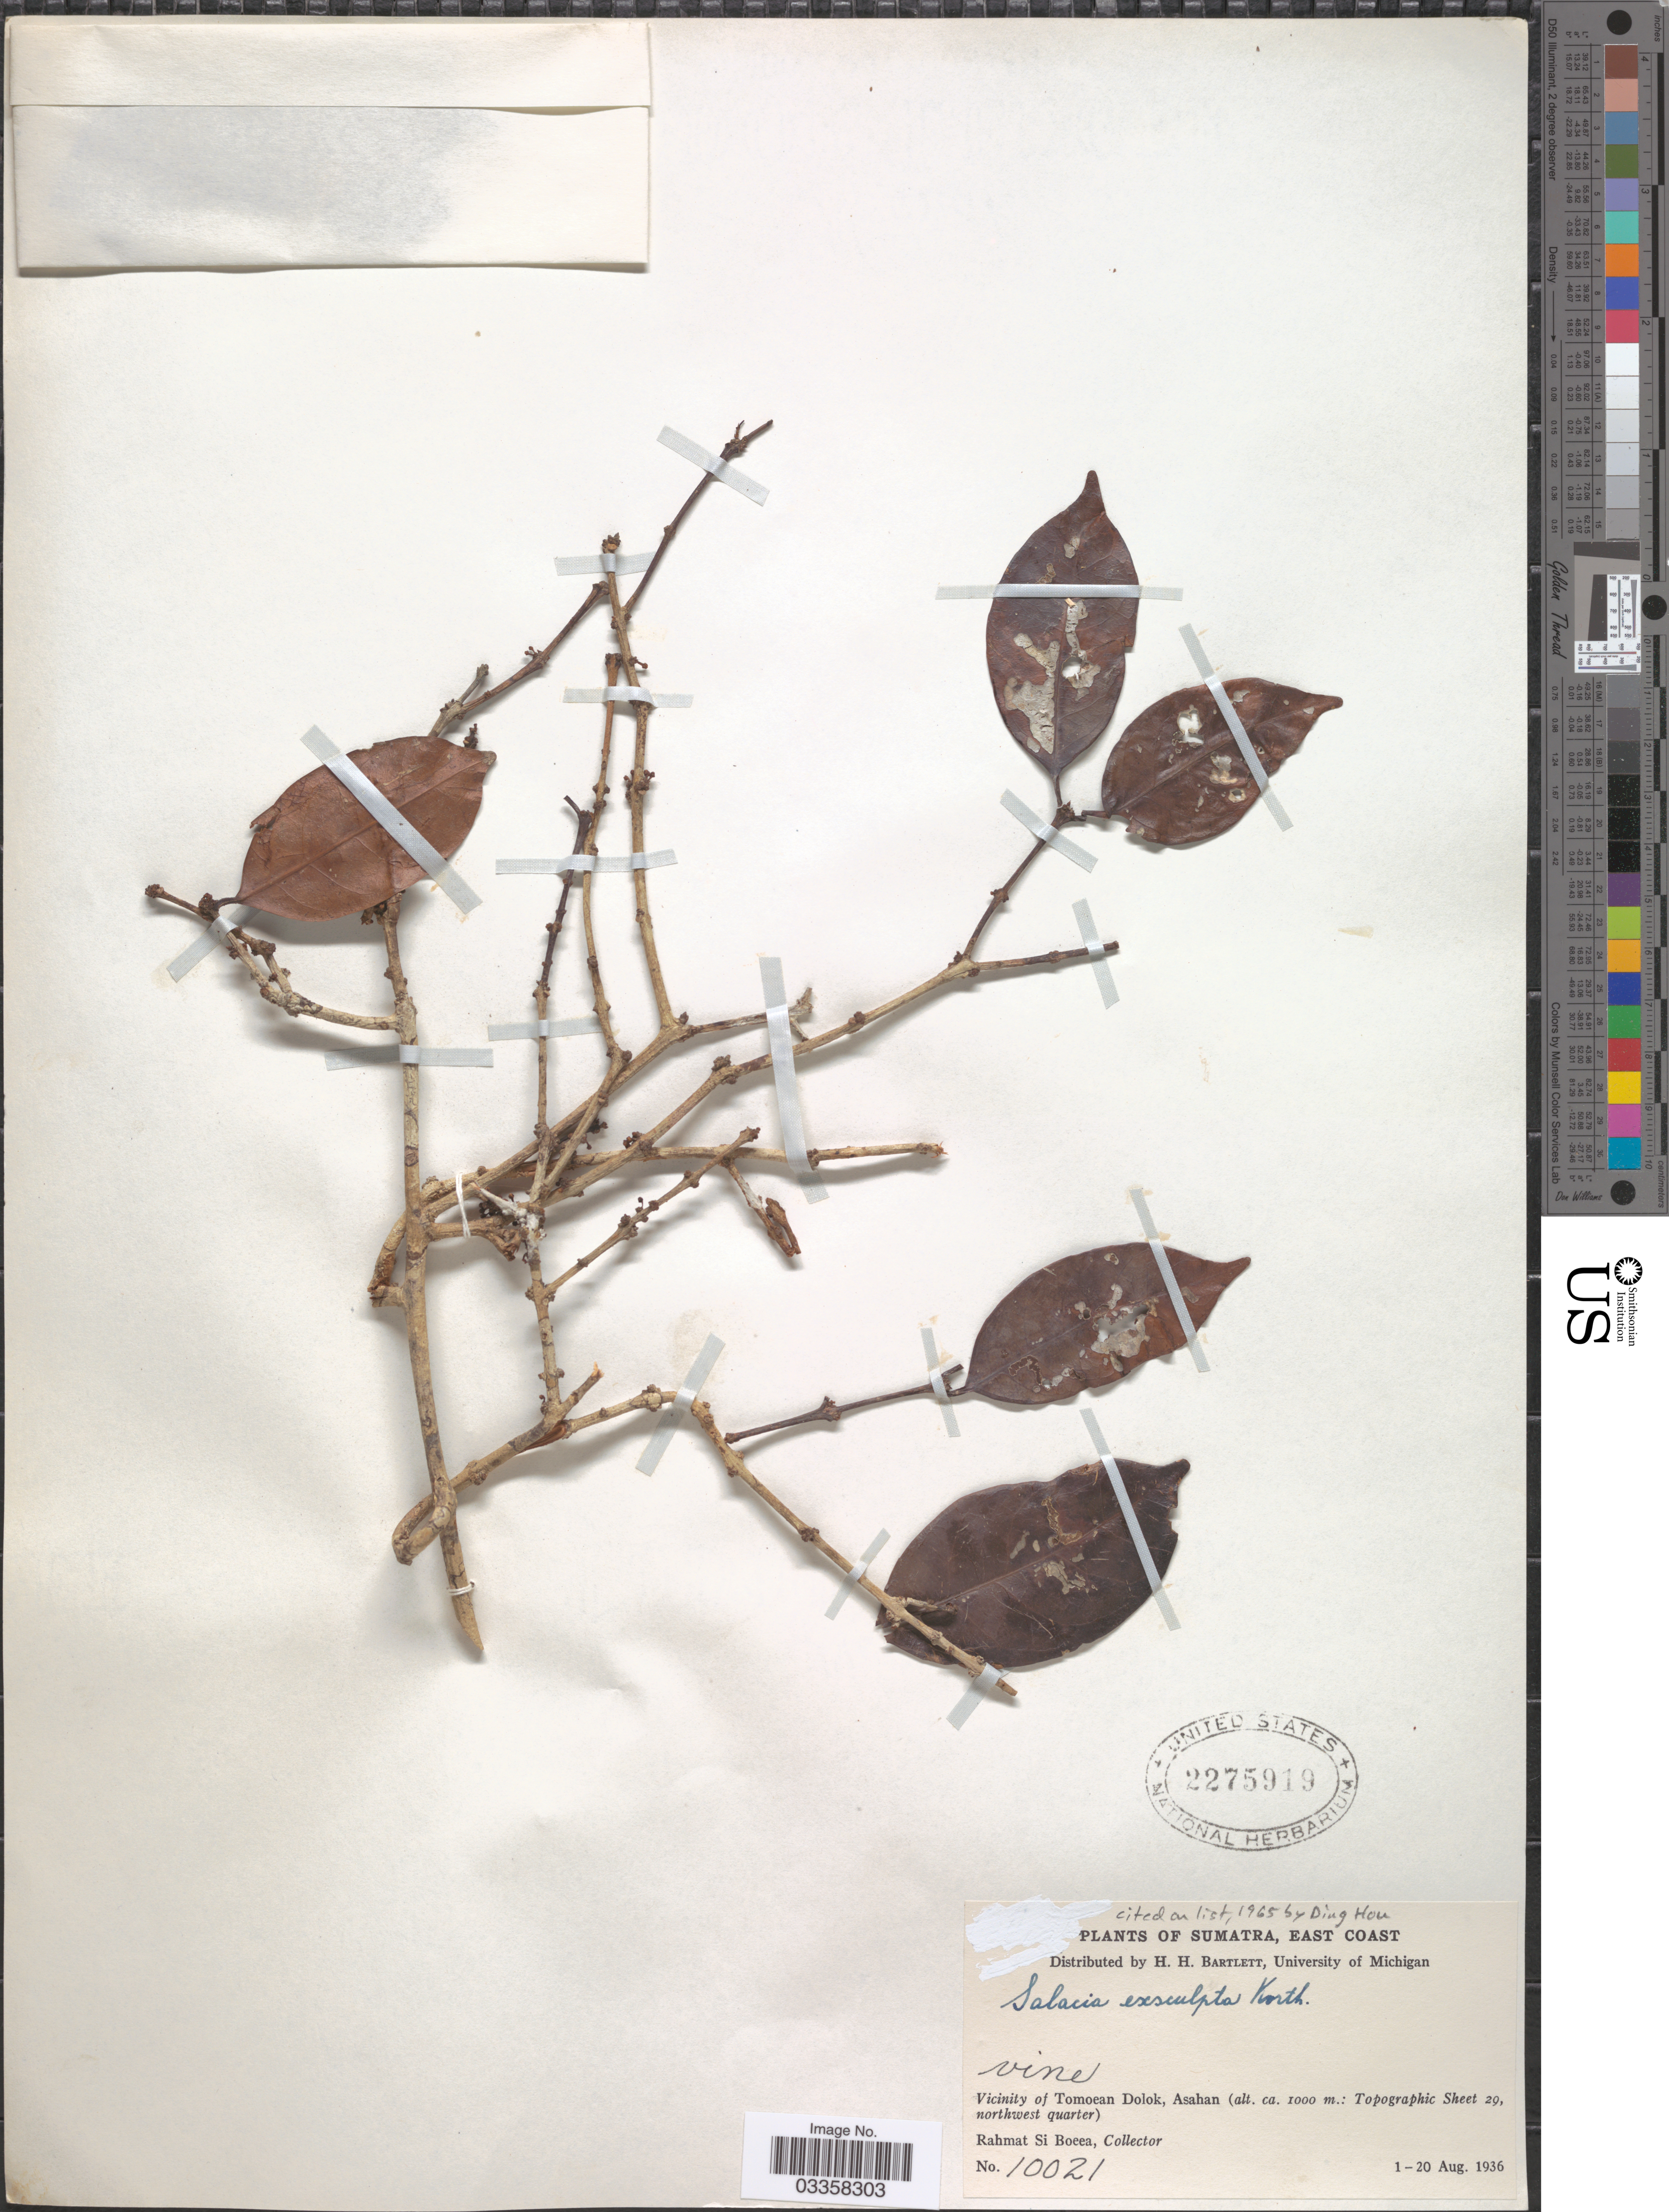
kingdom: Plantae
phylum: Tracheophyta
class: Magnoliopsida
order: Celastrales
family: Celastraceae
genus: Salacia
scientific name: Salacia exsculpta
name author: Korth.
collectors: Rahmat Si Boeea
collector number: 10021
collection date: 1936-08-01/1936-08-20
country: Indonesia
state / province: Sumatra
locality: Sumatra, East Coast. Vicinity of Tomoean Dolok, Asahan (Topographic Sheet 29, northwest quarter).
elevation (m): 1000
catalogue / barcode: US 2275919